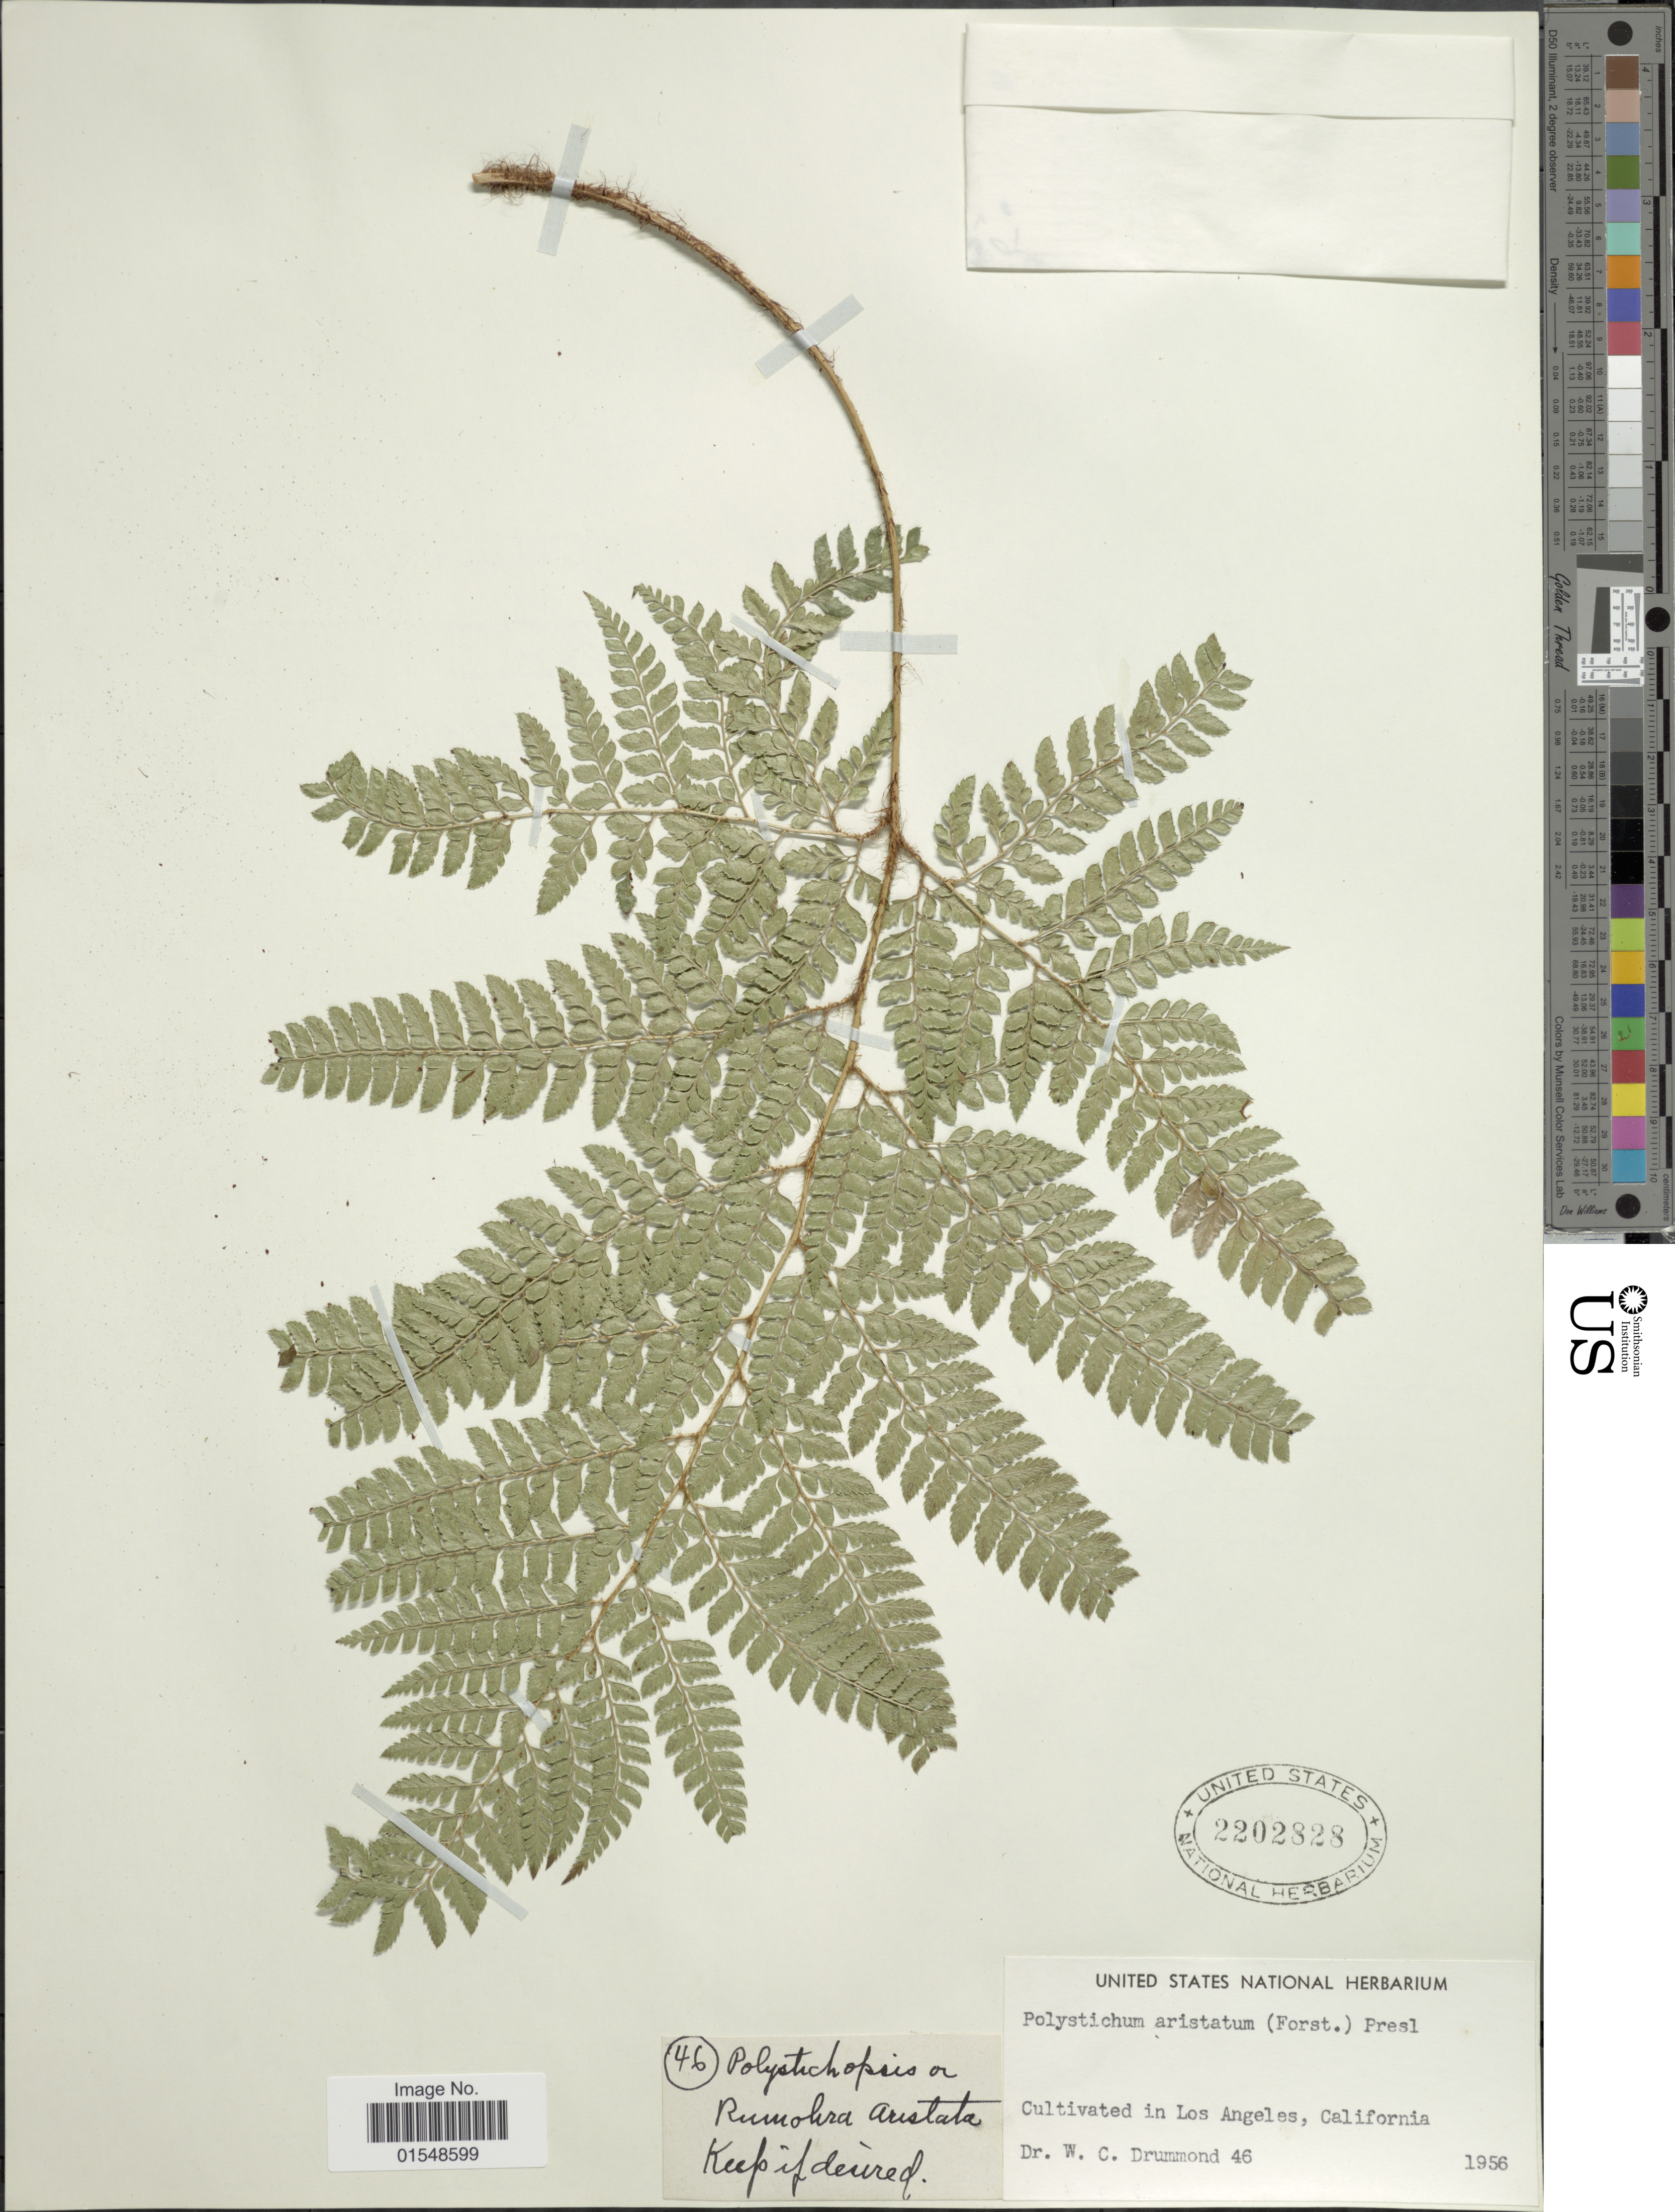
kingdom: Plantae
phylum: Tracheophyta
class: Polypodiopsida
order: Polypodiales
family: Dryopteridaceae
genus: Arachniodes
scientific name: Arachniodes aristata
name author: (G. Forst.) Tindale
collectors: W. Drummond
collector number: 46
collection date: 1956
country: United States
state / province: California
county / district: Los Angeles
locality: Los Angeles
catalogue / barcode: US 2202828